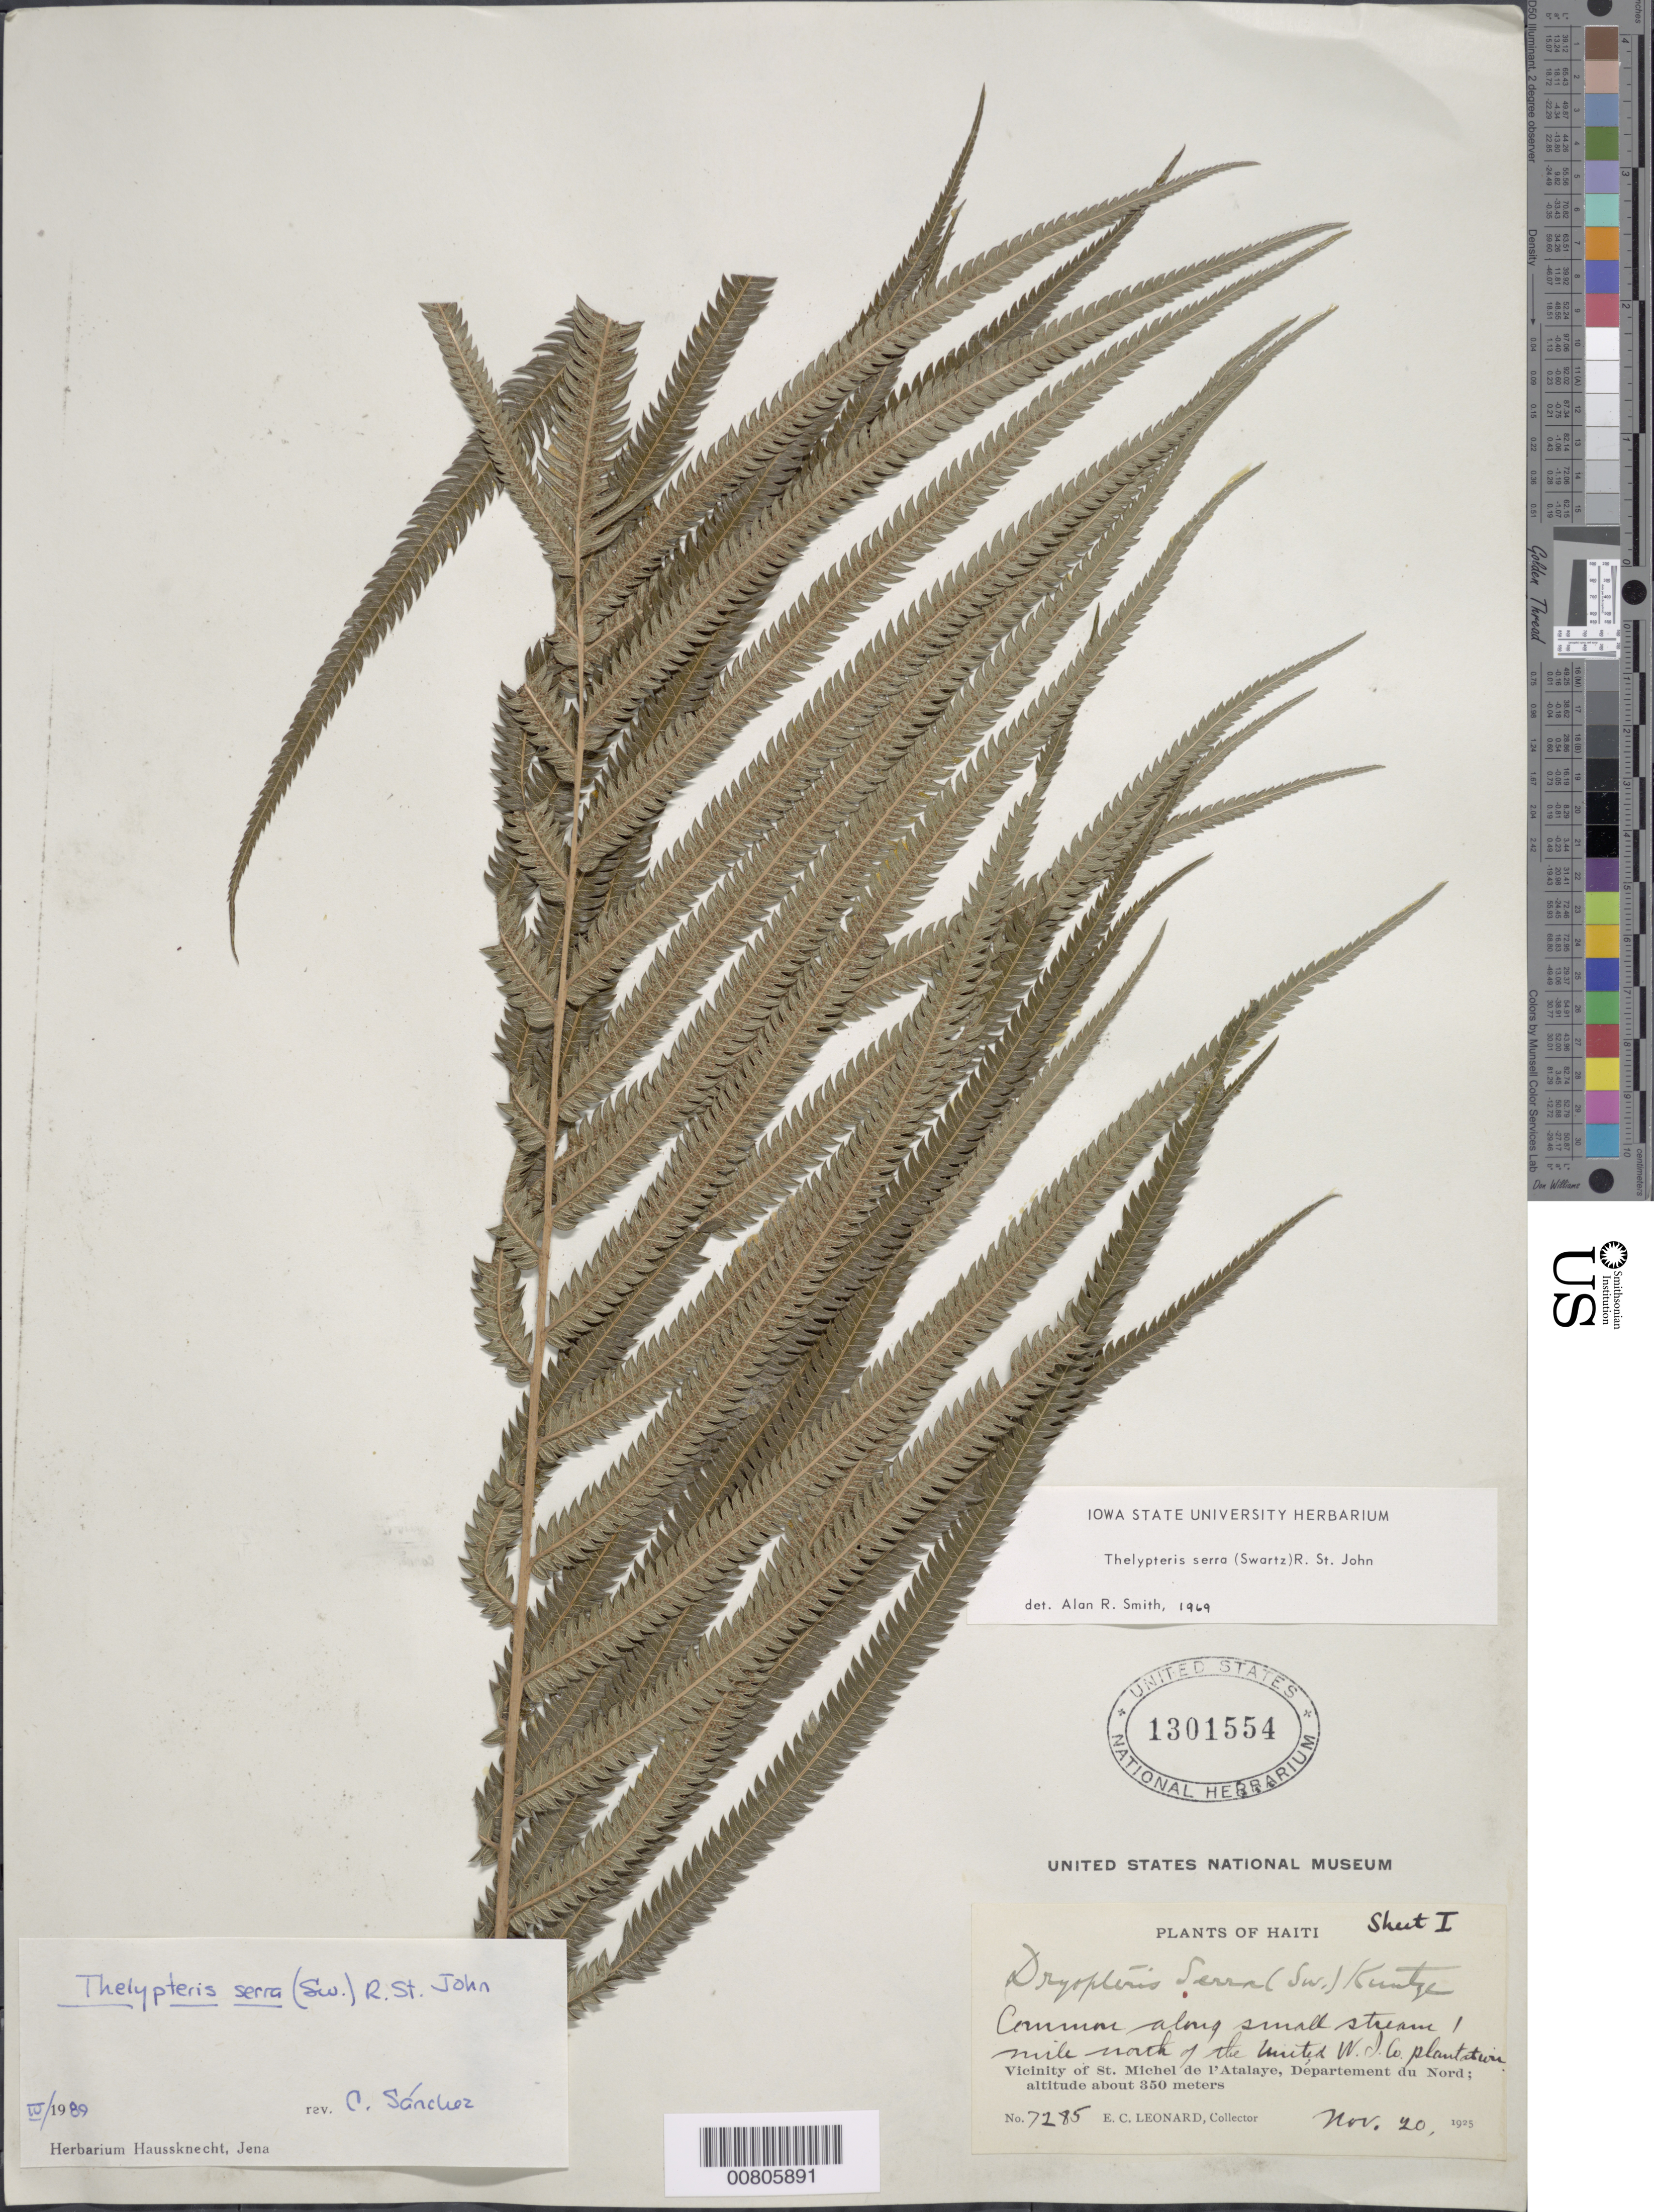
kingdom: Plantae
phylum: Tracheophyta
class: Polypodiopsida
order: Polypodiales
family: Thelypteridaceae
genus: Christella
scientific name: Christella serra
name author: (Sw.) Holttum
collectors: E. C. Leonard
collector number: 7285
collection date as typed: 20 Nov 1925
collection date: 1925-11-20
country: Haiti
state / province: Nord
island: Hispaniola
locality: St. Michel de l'Atalaye, 1 mile N of United W. I. Co. Plantation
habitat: Along small stream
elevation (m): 350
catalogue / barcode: US 1301554